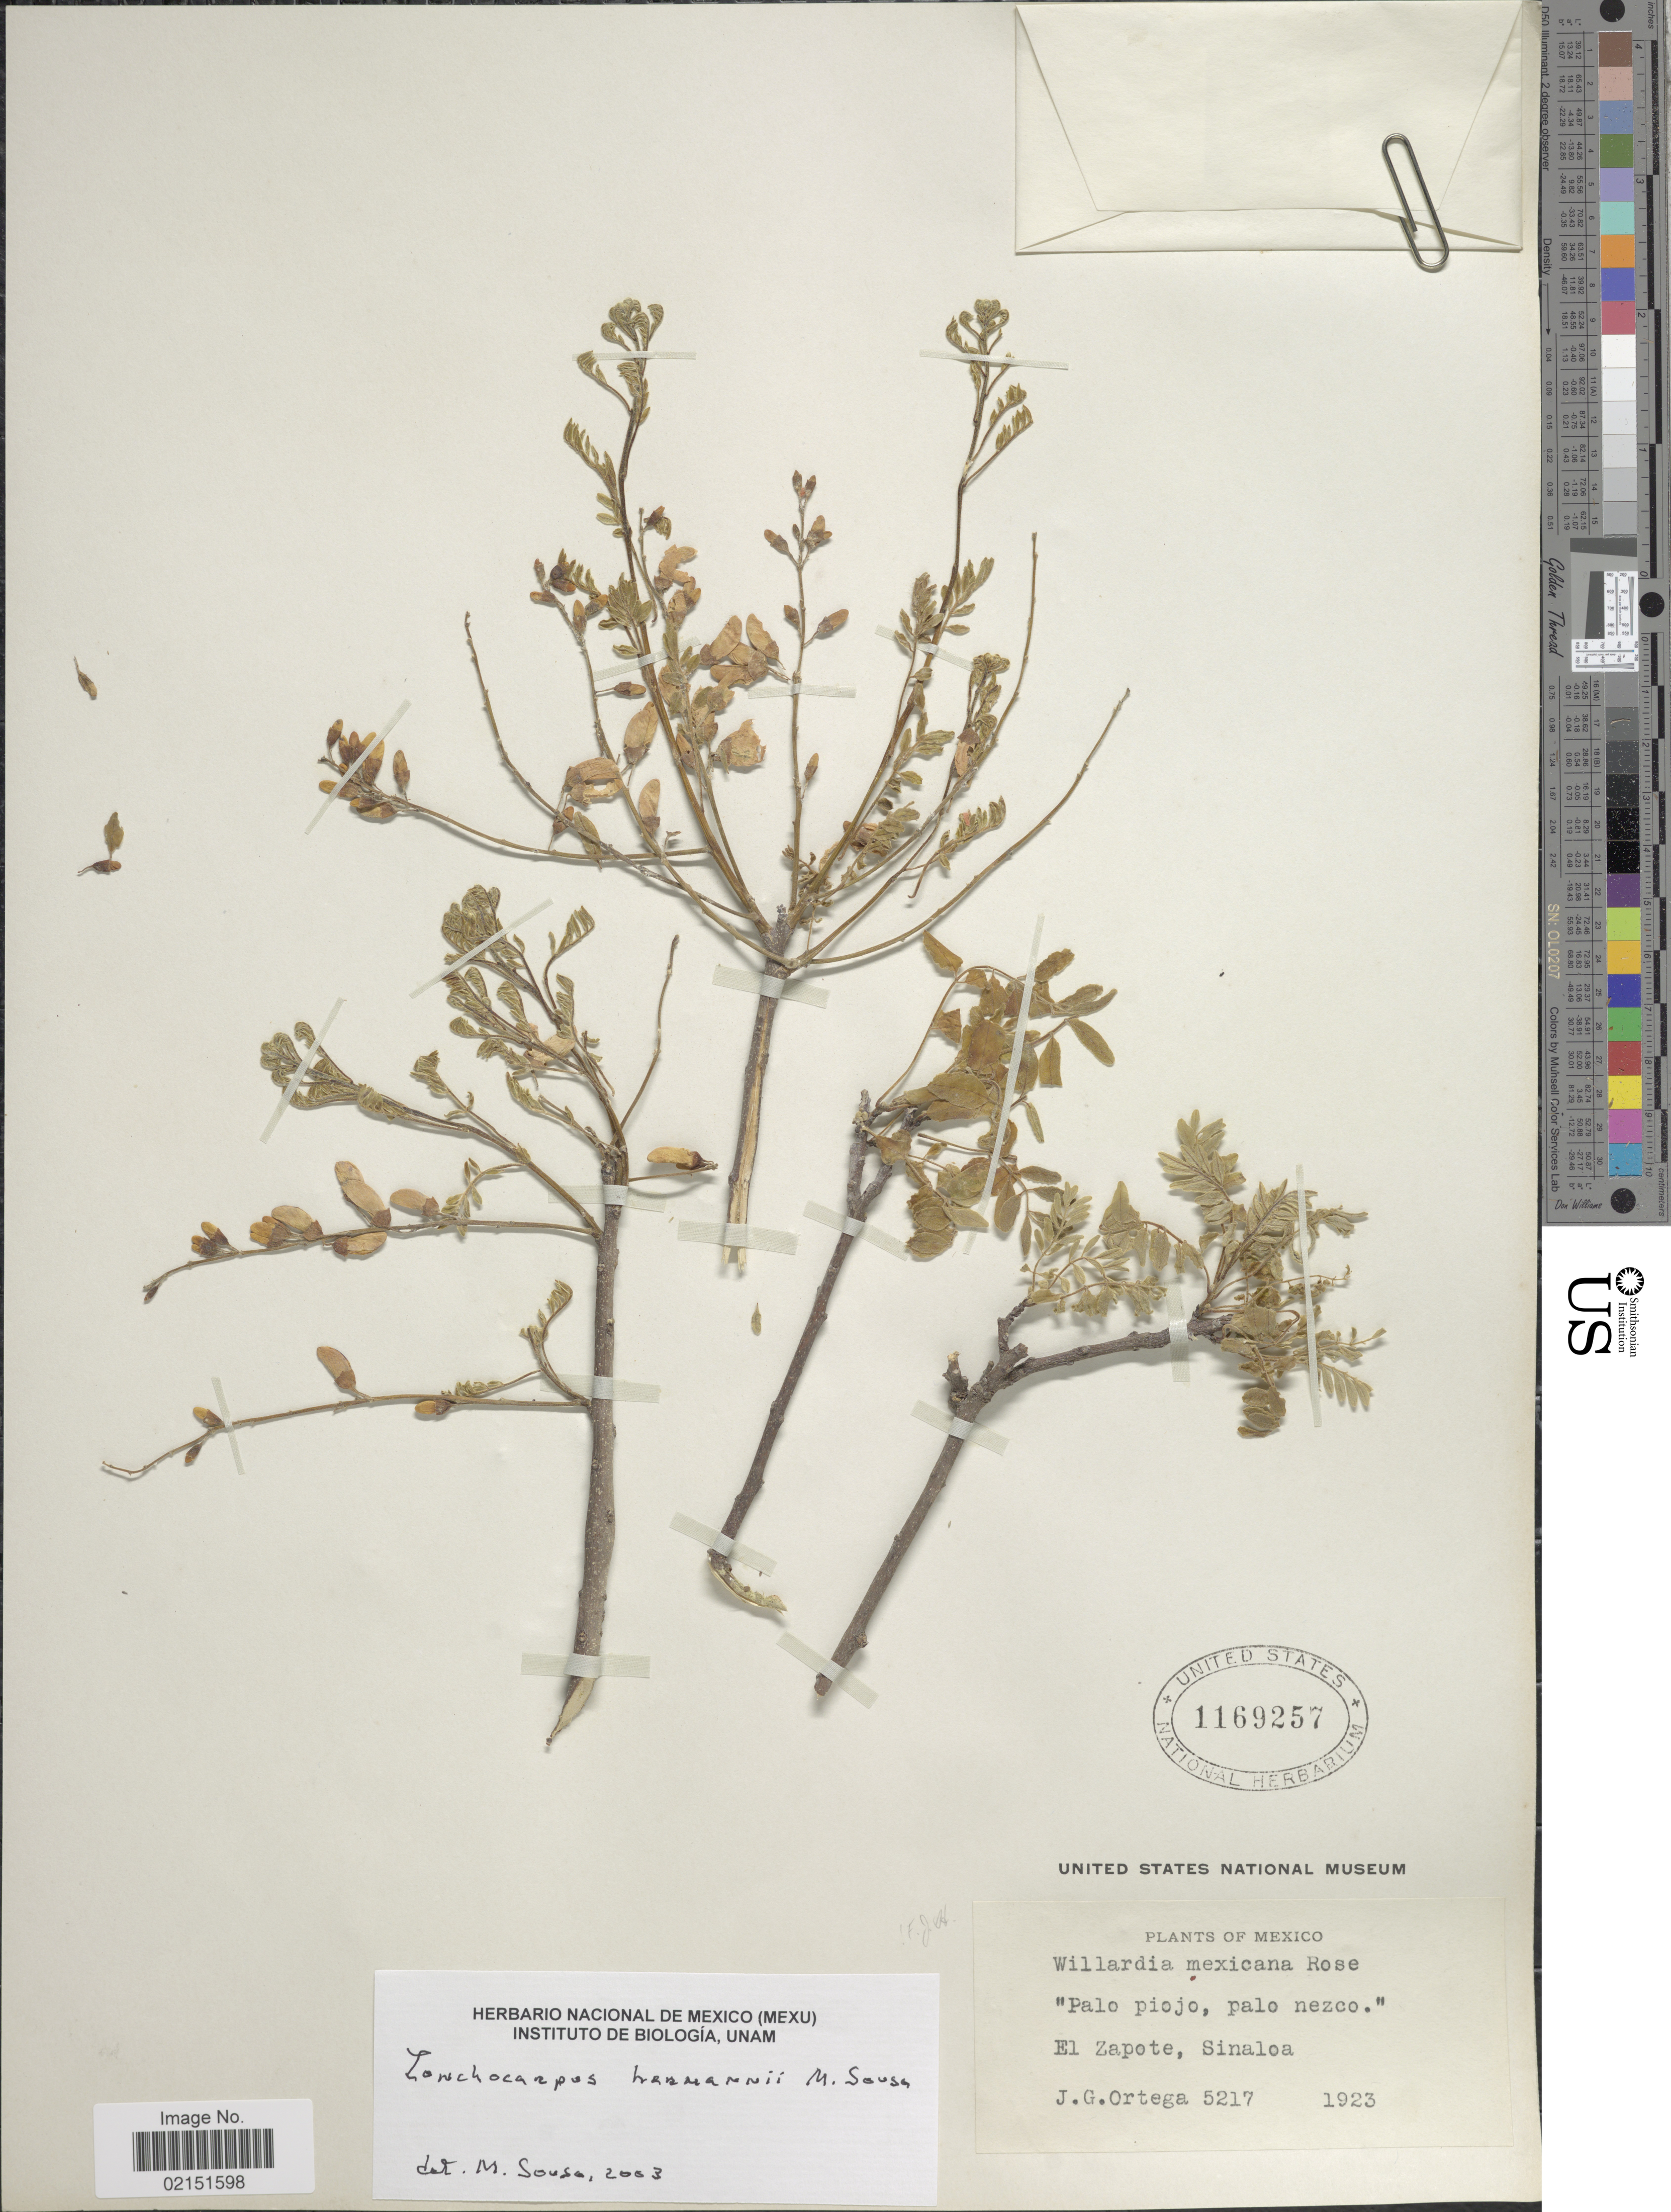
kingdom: Plantae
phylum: Tracheophyta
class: Magnoliopsida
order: Fabales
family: Fabaceae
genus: Lonchocarpus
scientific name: Lonchocarpus hermannii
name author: M. Sousa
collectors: J. Ortega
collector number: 5217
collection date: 1923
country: Mexico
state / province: Sinaloa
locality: El Zapote, Sinaloa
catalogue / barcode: US 1169257